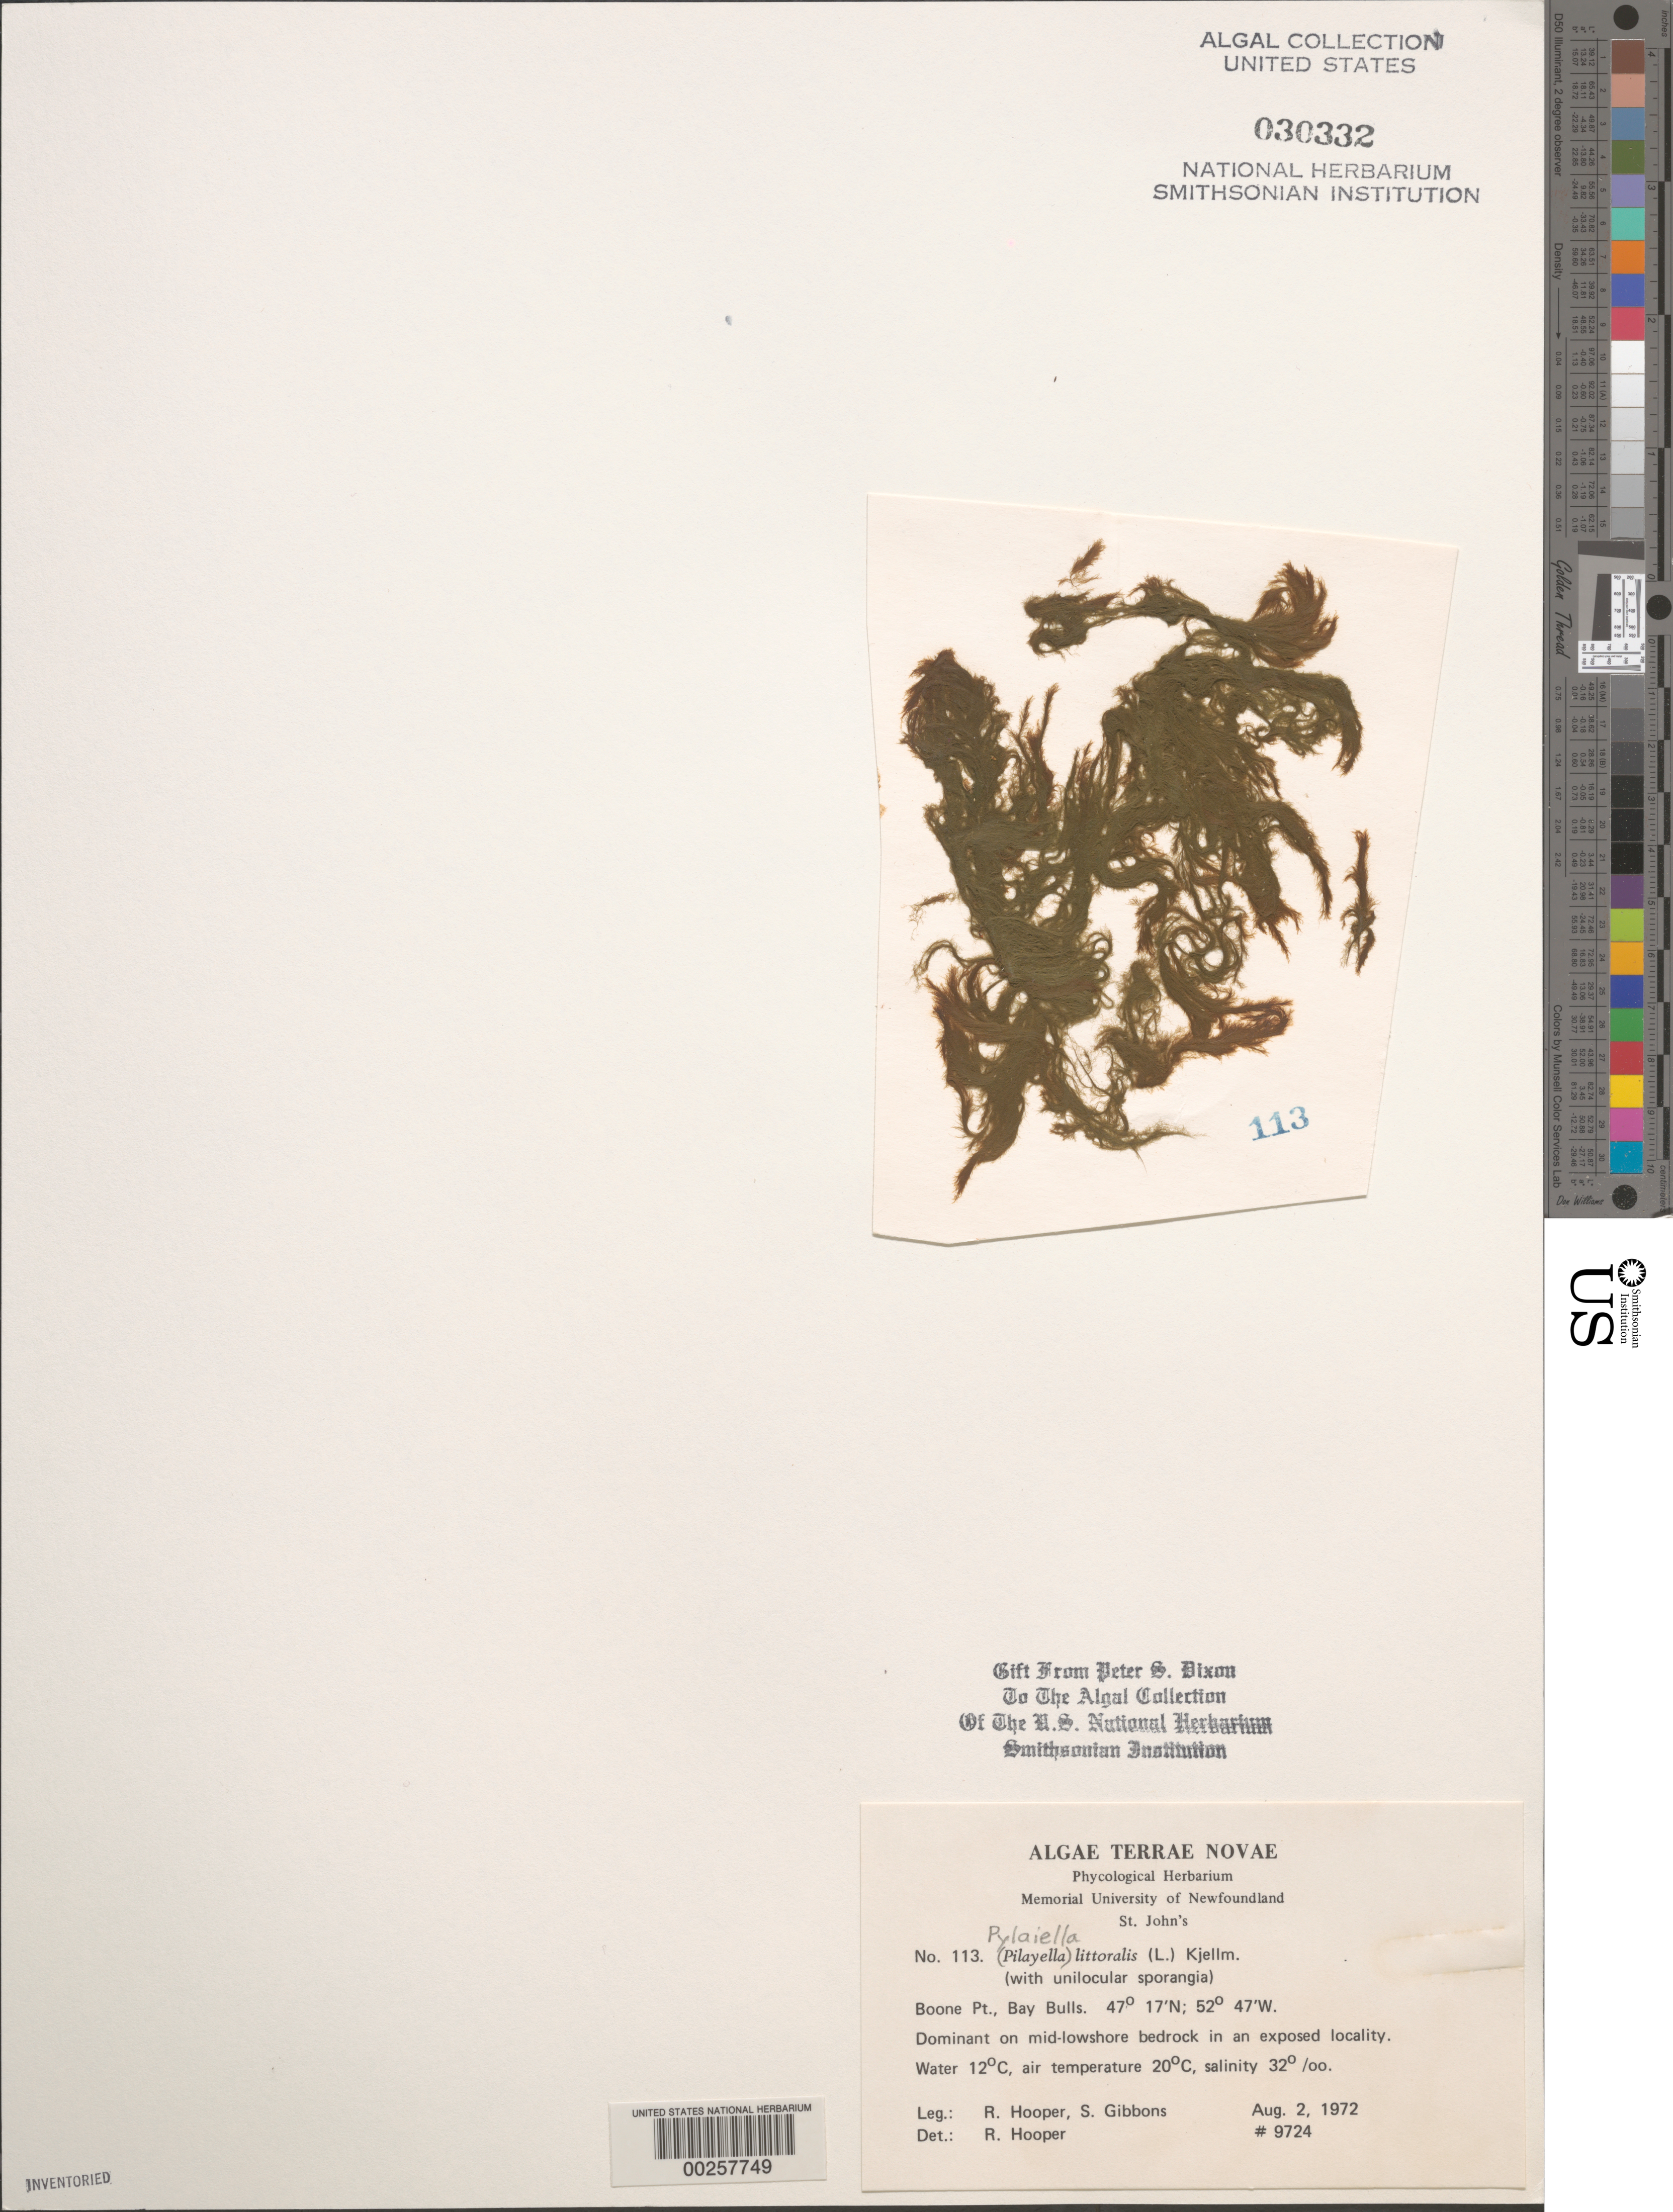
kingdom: Chromista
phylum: Ochrophyta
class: Phaeophyceae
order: Ectocarpales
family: Acinetosporaceae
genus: Pylaiella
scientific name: Pylaiella litoralis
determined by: Hooper, R. G.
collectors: R. G. Hooper & S. Gibbons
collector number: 9724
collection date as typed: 02 Aug 1972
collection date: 1972-08-02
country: Canada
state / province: Newfoundland and Labrador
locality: Boone Point, Bay Bulls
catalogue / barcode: US 30332